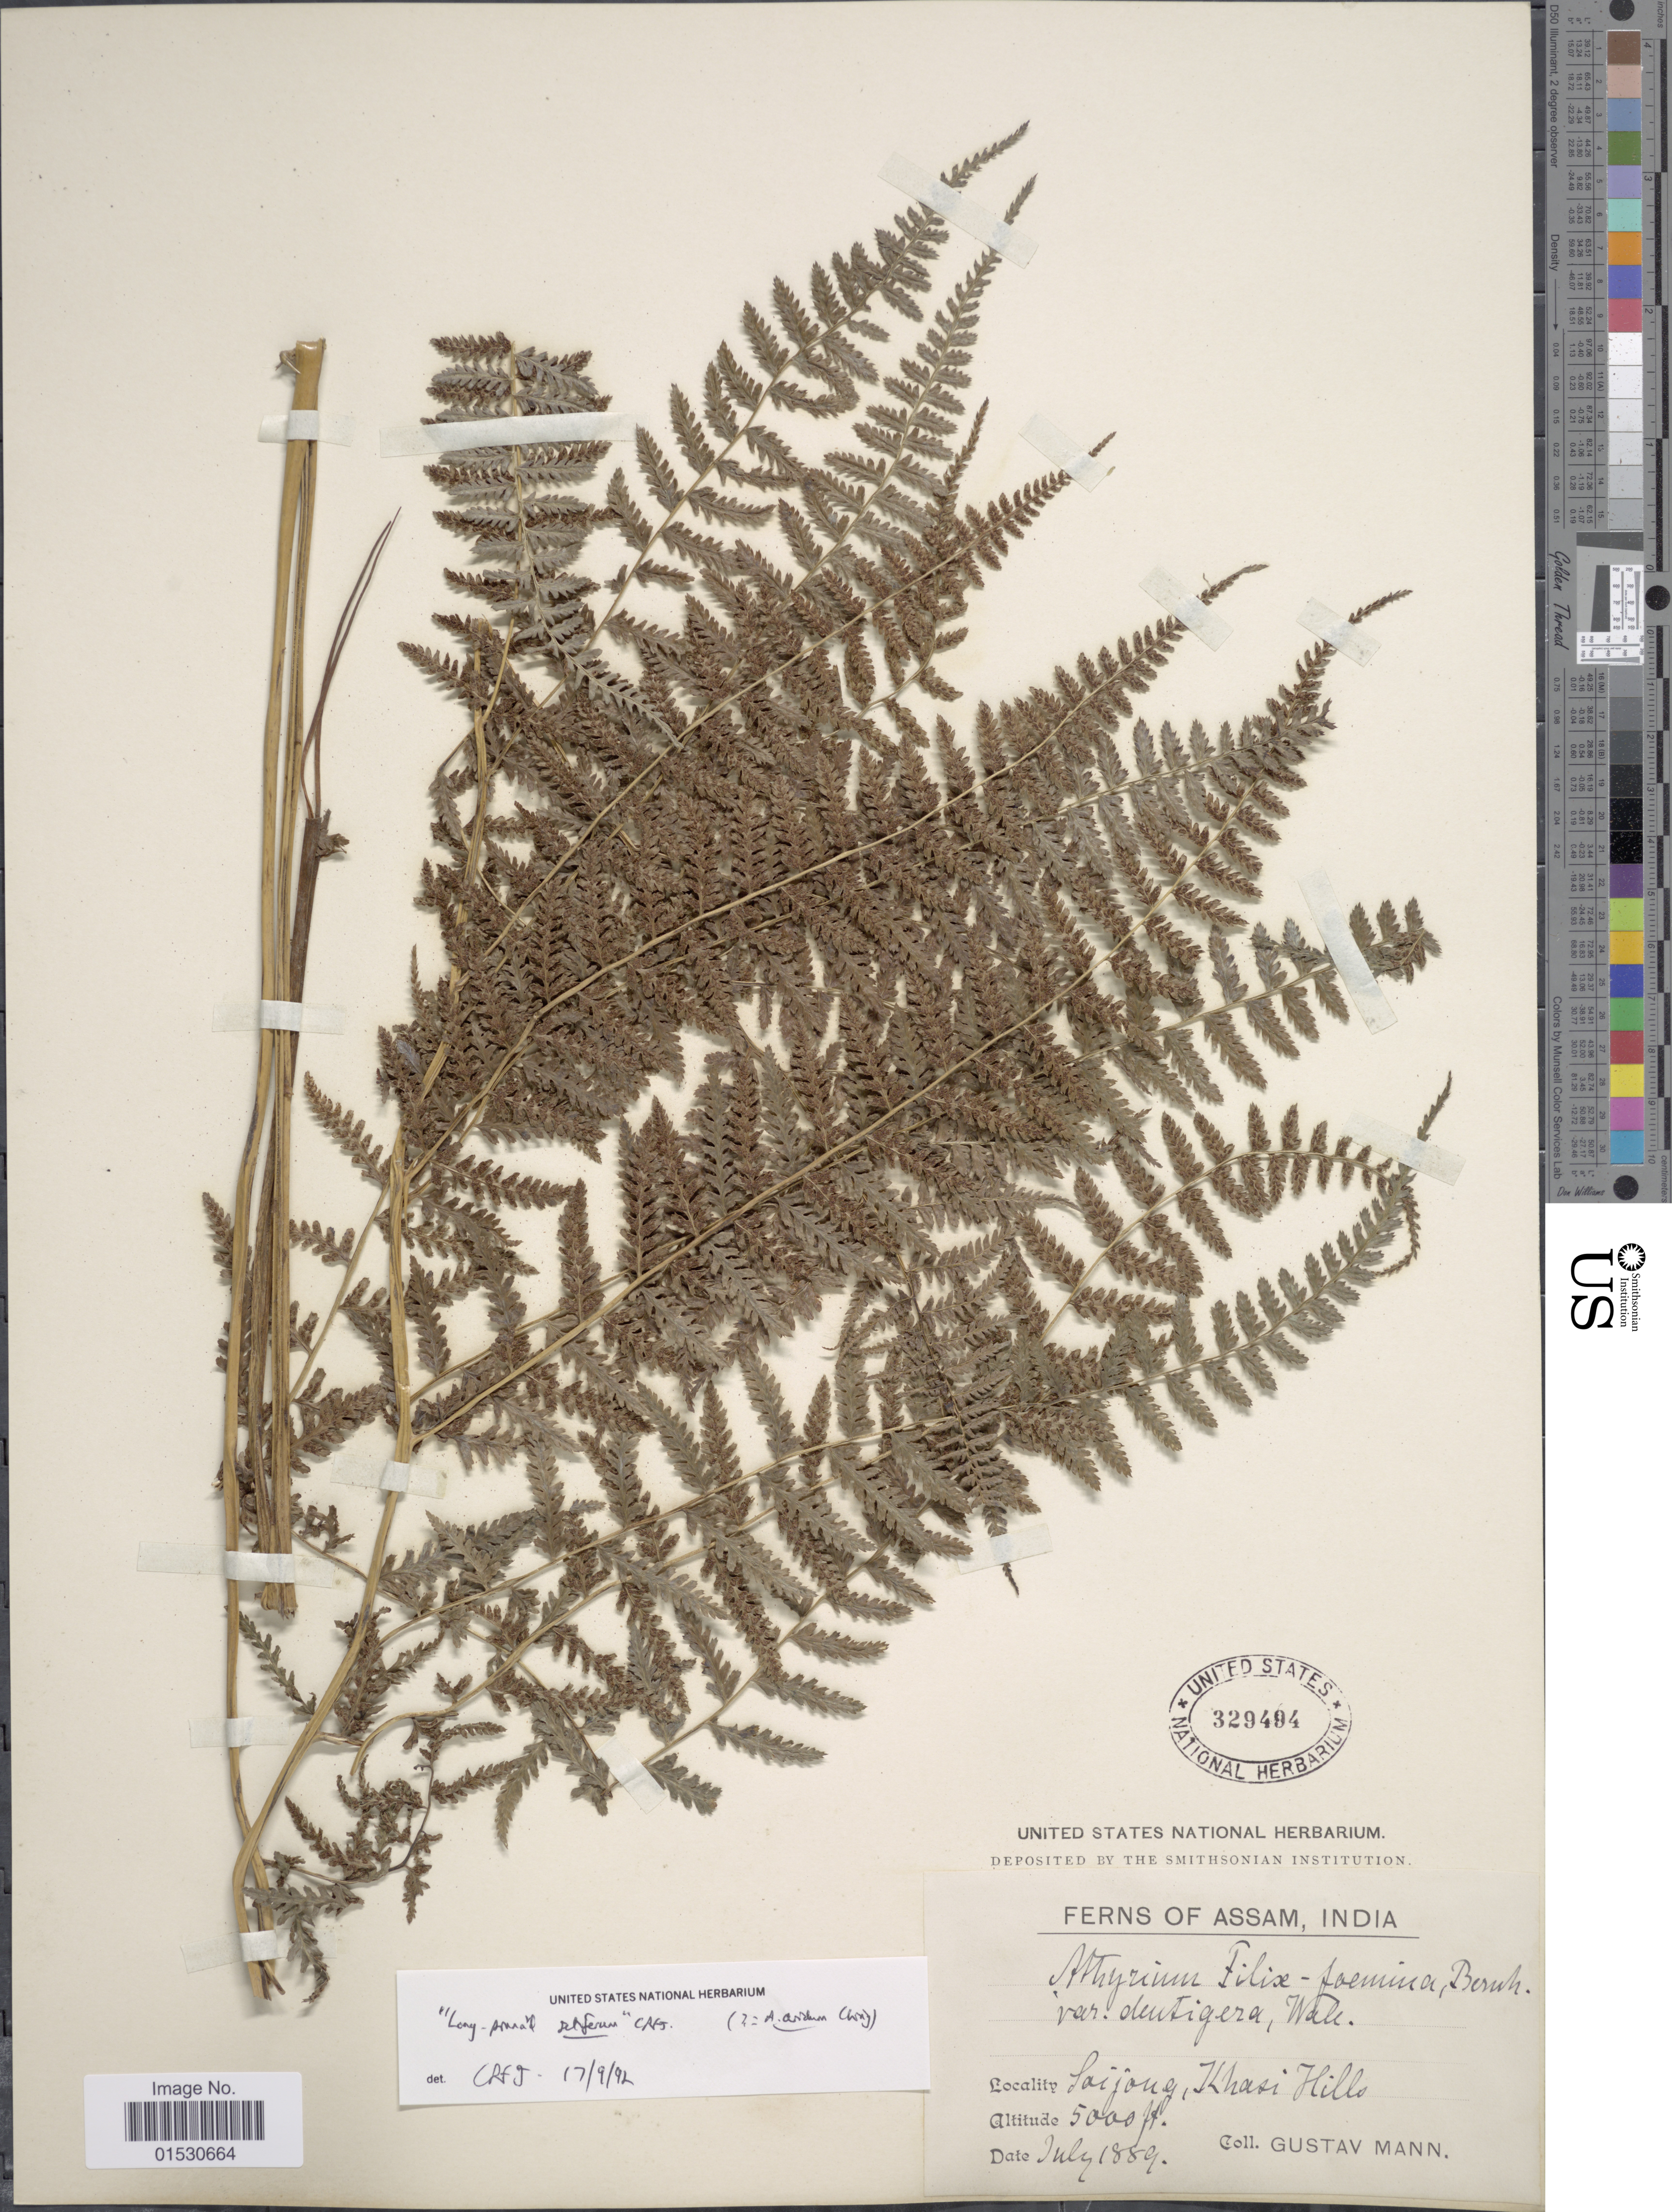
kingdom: Plantae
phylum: Tracheophyta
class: Polypodiopsida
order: Polypodiales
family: Athyriaceae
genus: Athyrium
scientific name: Athyrium filix-femina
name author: (L.) Roth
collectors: G. Mann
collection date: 1889-07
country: India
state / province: Meghalaya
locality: Laijong, Khasi Hills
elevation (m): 1524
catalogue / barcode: US 329494